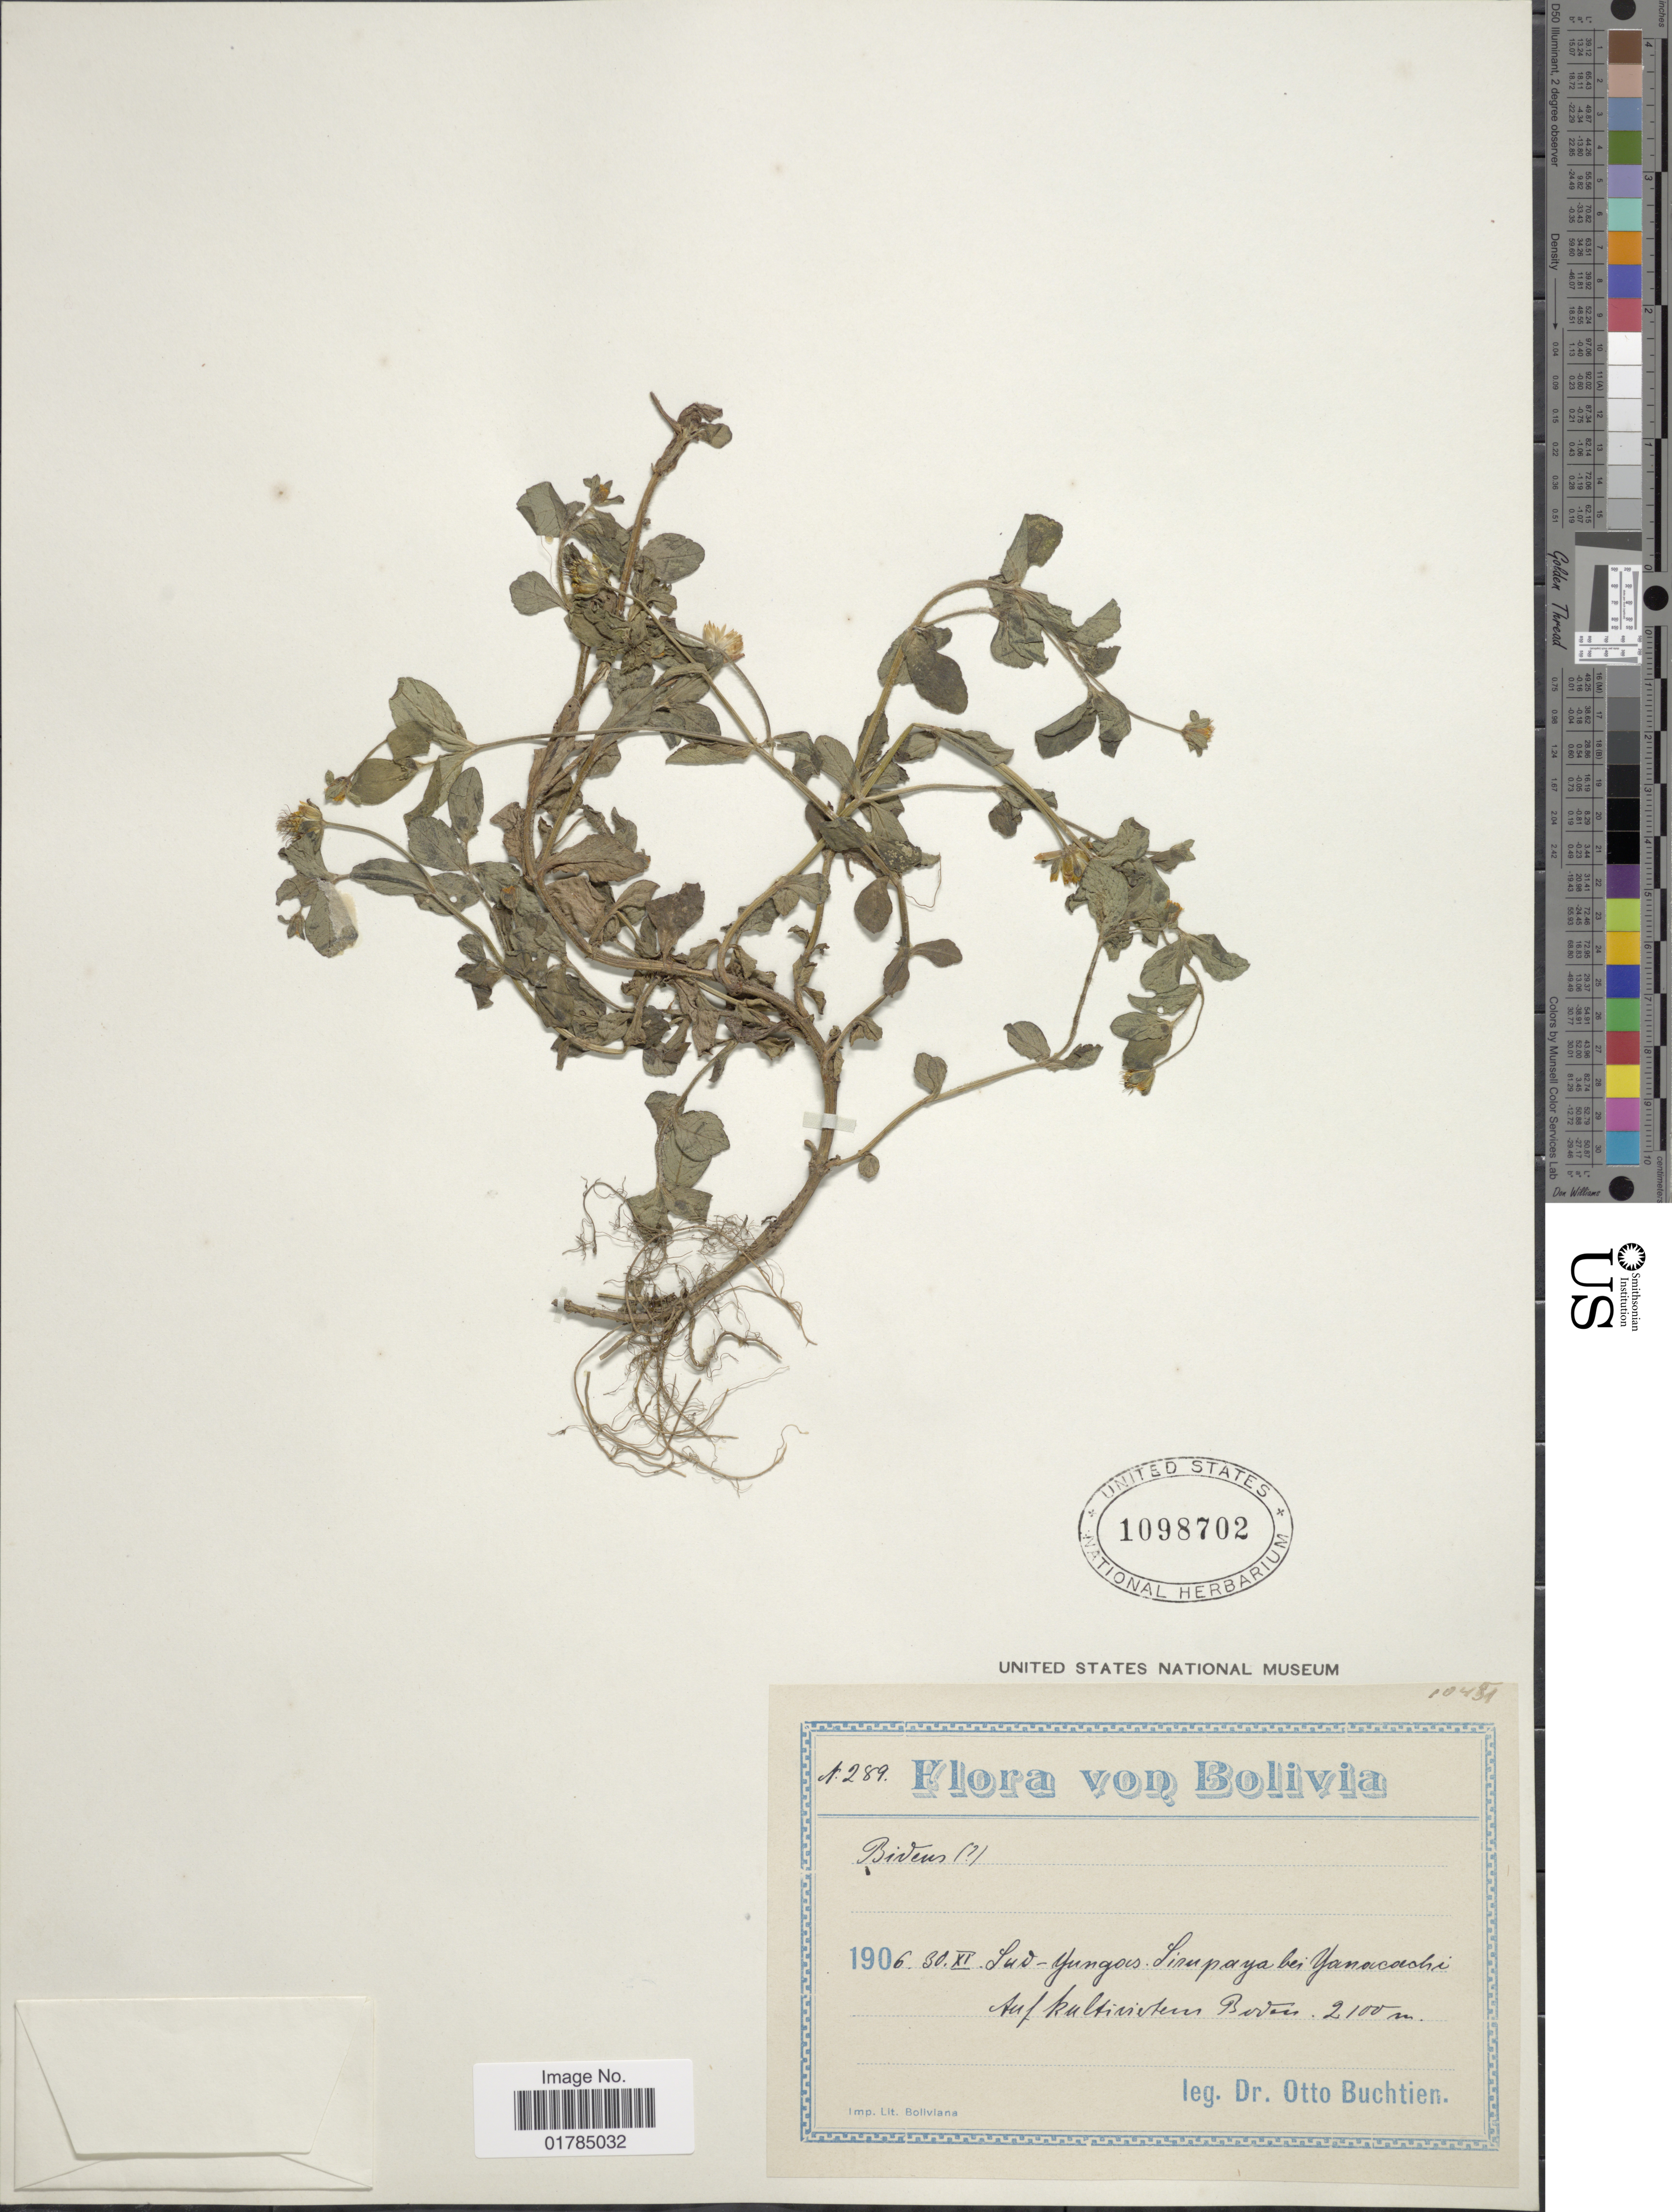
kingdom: Plantae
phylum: Tracheophyta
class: Magnoliopsida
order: Asterales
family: Asteraceae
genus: Heterosperma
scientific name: Heterosperma sp.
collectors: O. Buchtien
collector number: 289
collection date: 1906-11-30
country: Bolivia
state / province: La Paz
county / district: Sud Yungas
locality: Sirupaya bei Yanacachi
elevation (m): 2100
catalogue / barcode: US 1098702